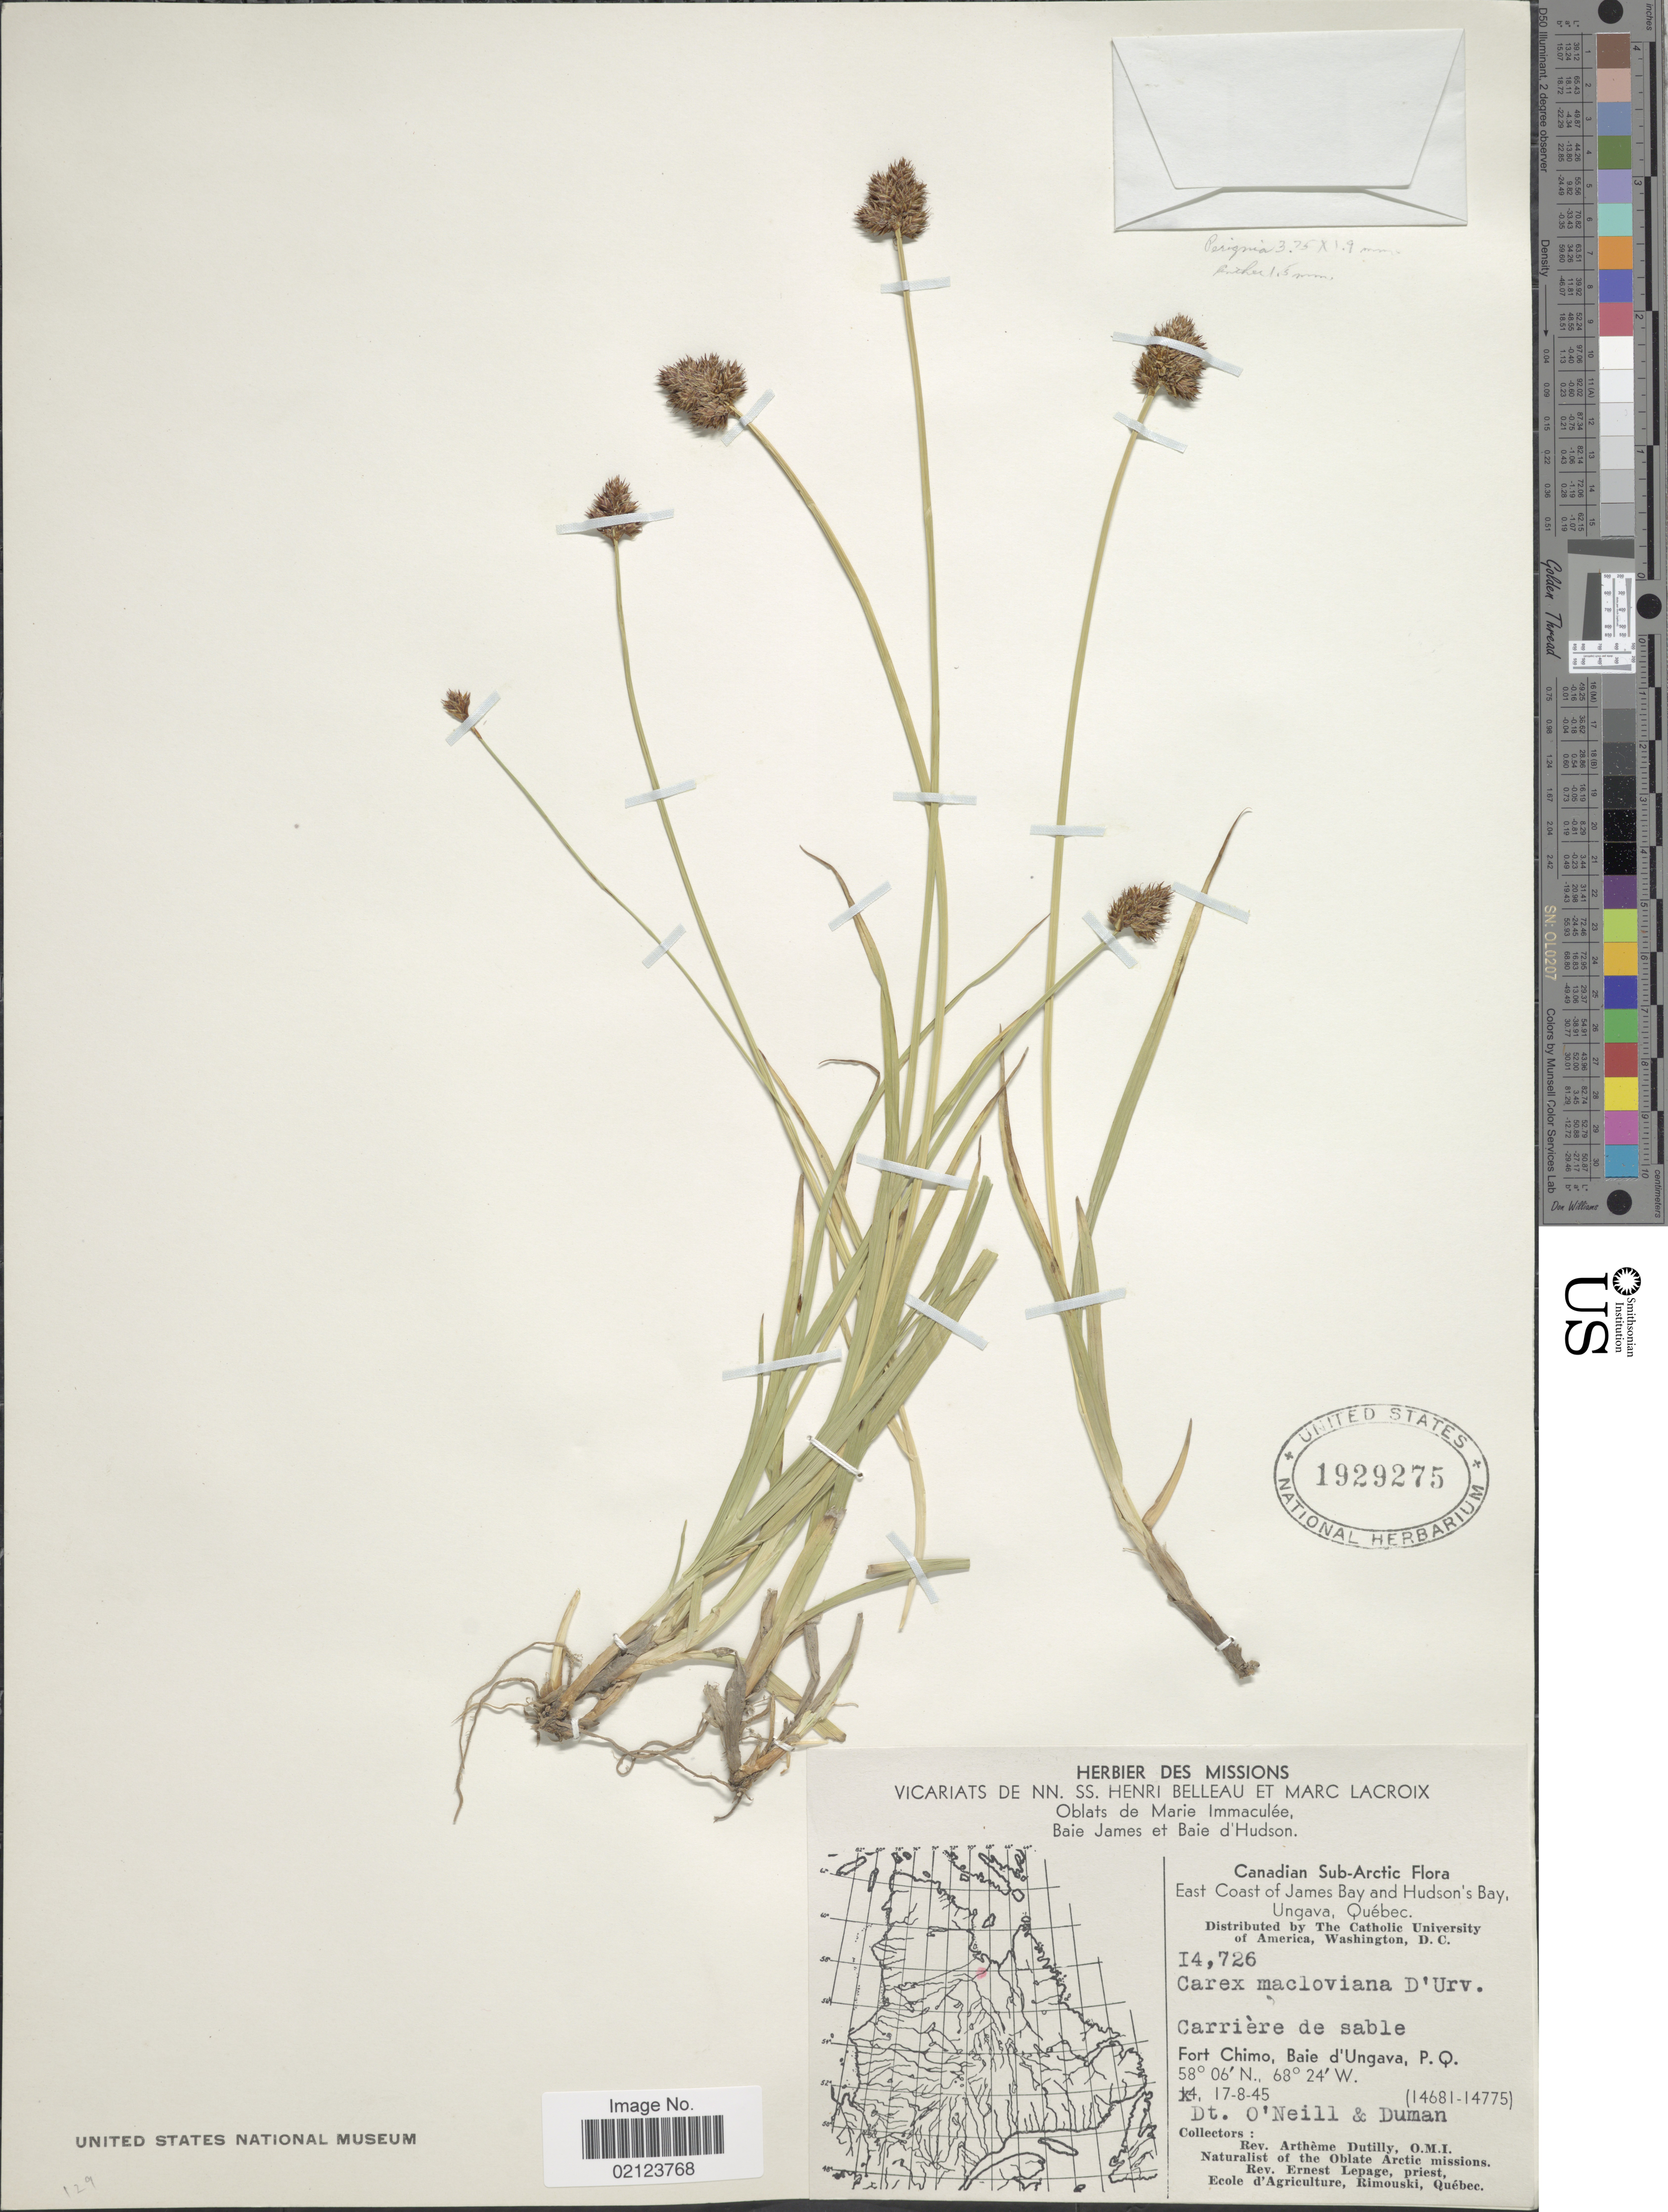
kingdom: Plantae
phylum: Tracheophyta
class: Liliopsida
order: Poales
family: Cyperaceae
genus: Carex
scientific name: Carex macloviana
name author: d'Urv.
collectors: A. Dutilly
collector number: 14726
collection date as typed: Transcribed d/m/y: 17/8/45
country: Canada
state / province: Quebec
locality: Canadian Sub-Arctic. East Coast of James Bay and Hudson's Bay, Ungava, Quebec. Carriere de sable Fort Chimo, baie d'Ungava, P.Q.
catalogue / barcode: US 1929275